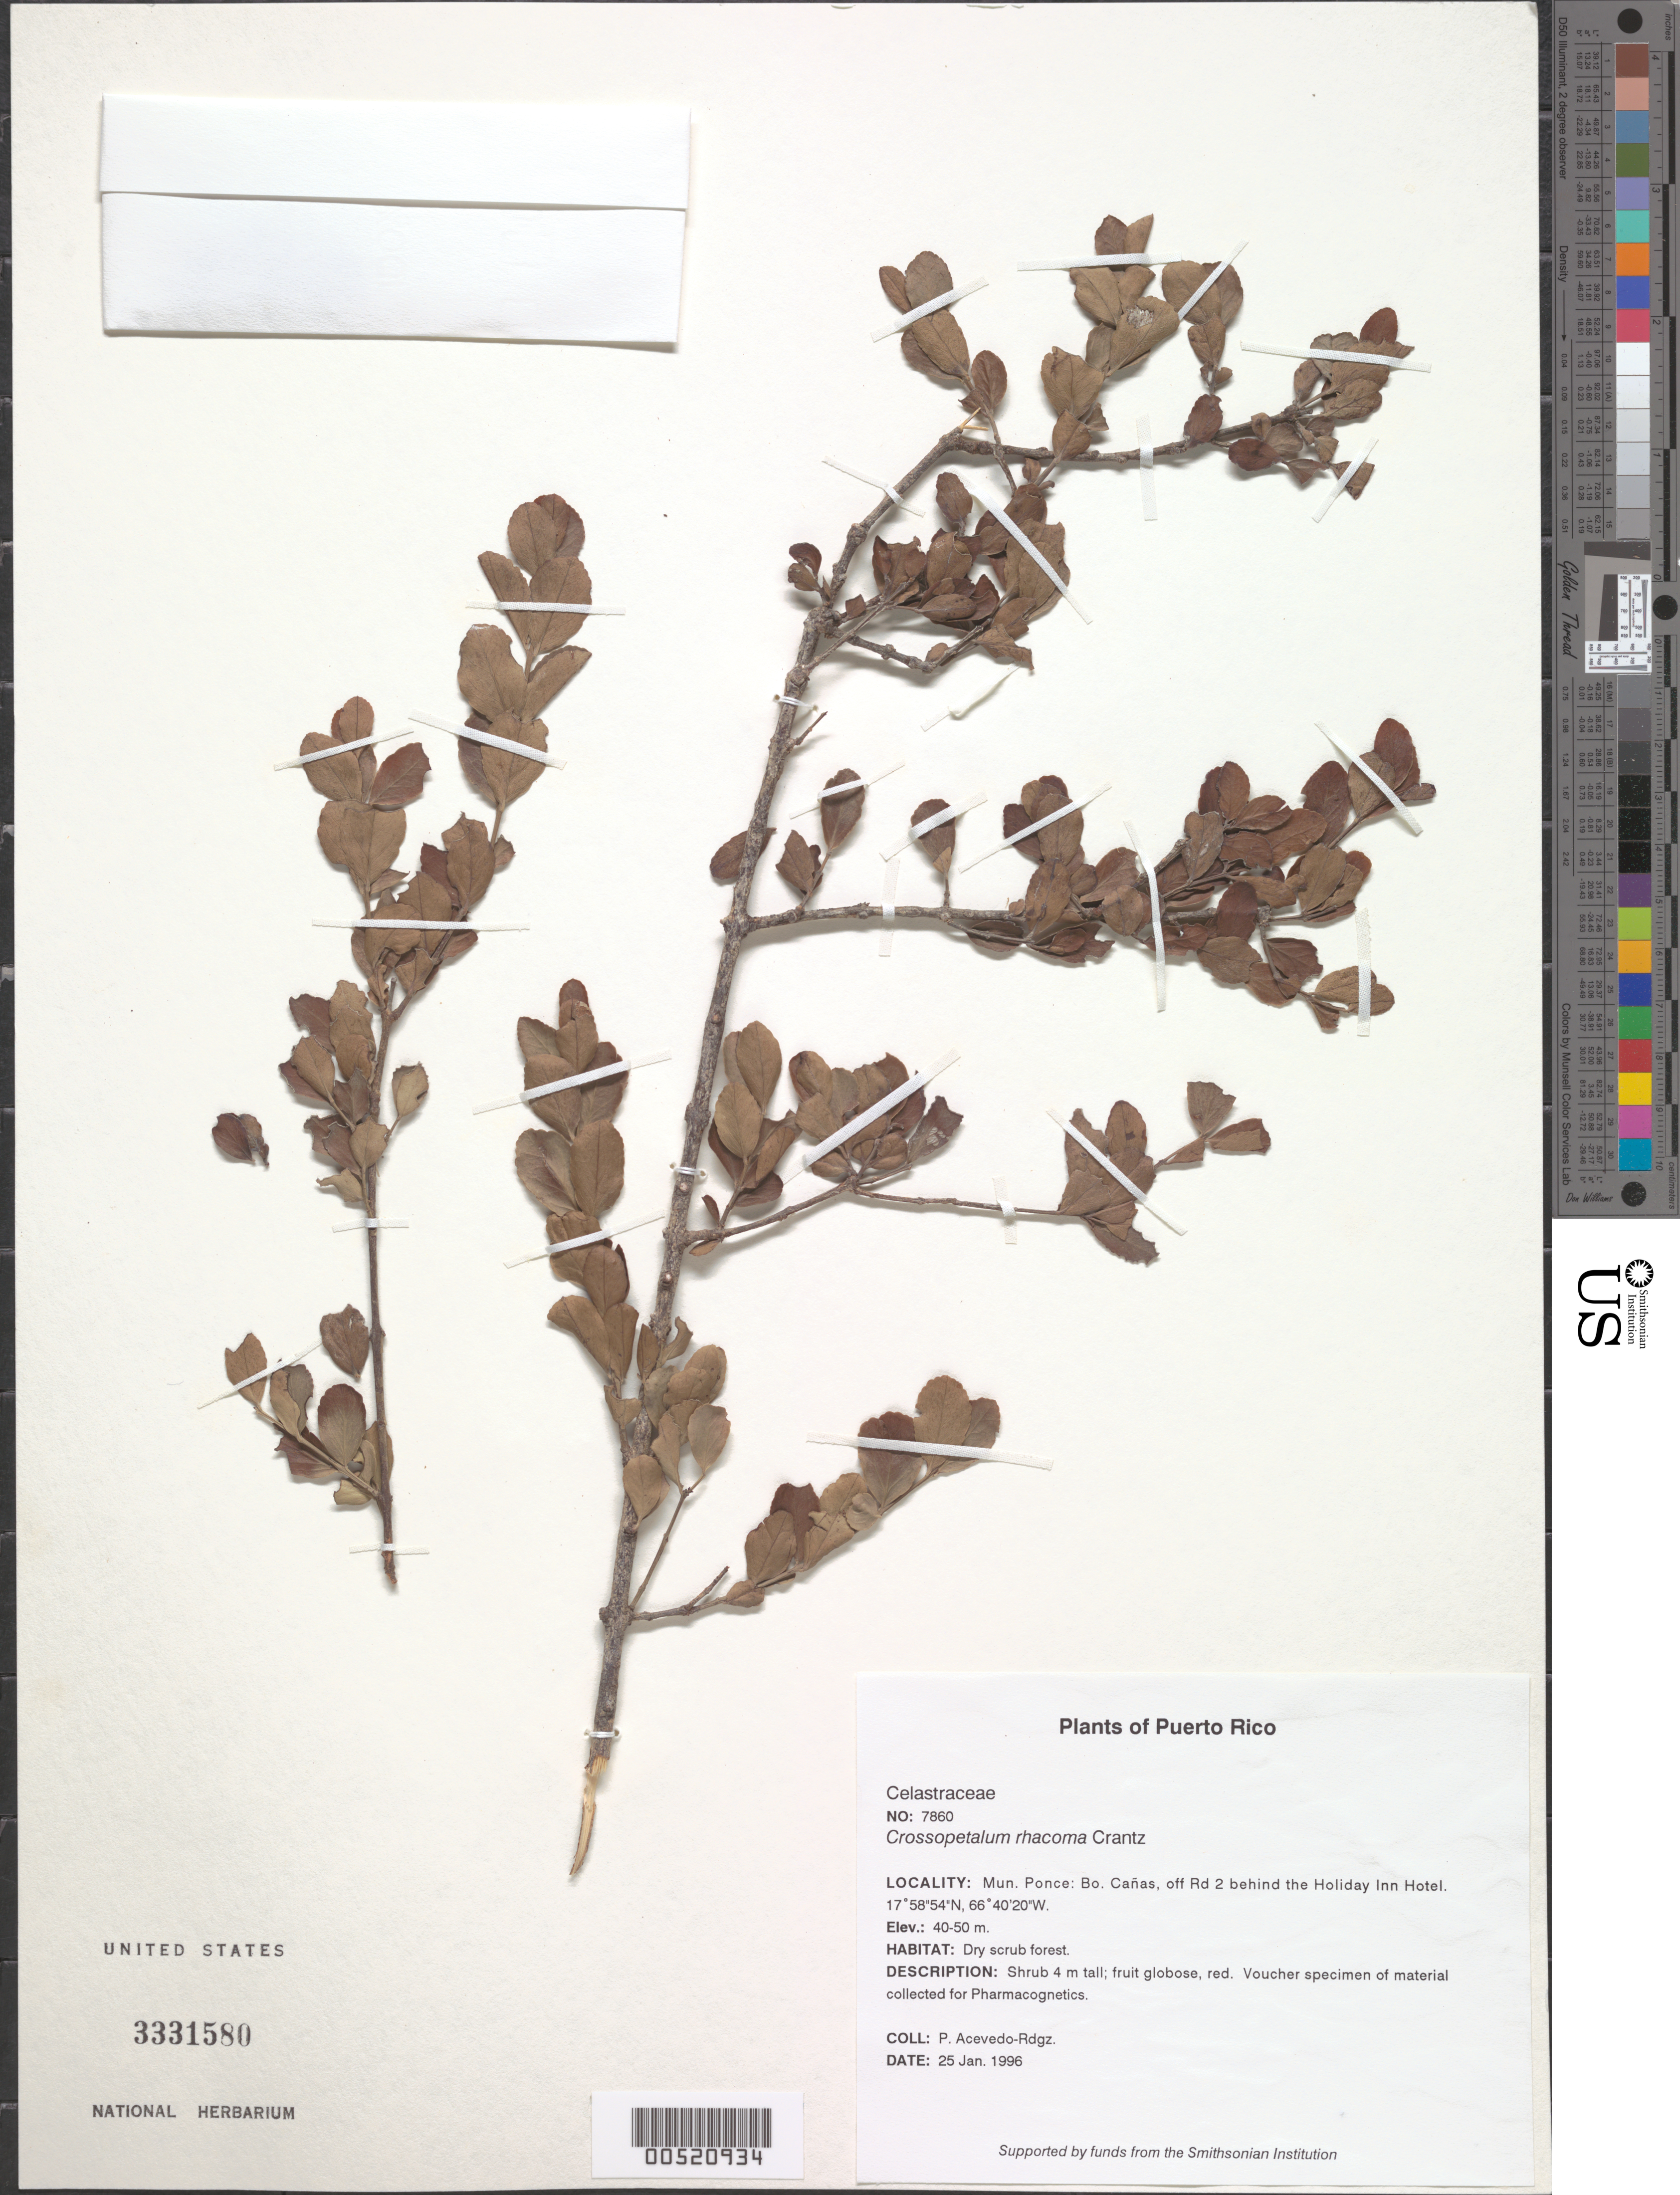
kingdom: Plantae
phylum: Tracheophyta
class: Magnoliopsida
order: Celastrales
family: Celastraceae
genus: Crossopetalum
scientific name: Crossopetalum rhacoma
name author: Crantz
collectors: P. Acevedo-Rodr. & G. J. Breckon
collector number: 7860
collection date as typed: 25 Jan 1996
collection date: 1996-01-25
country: Puerto Rico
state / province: Ponce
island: Puerto Rico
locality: Ponce: Bo. Cañas, off Rd 2 behind the Holiday Inn Hotel.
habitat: Dry scrub forest.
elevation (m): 40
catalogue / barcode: US 3331580